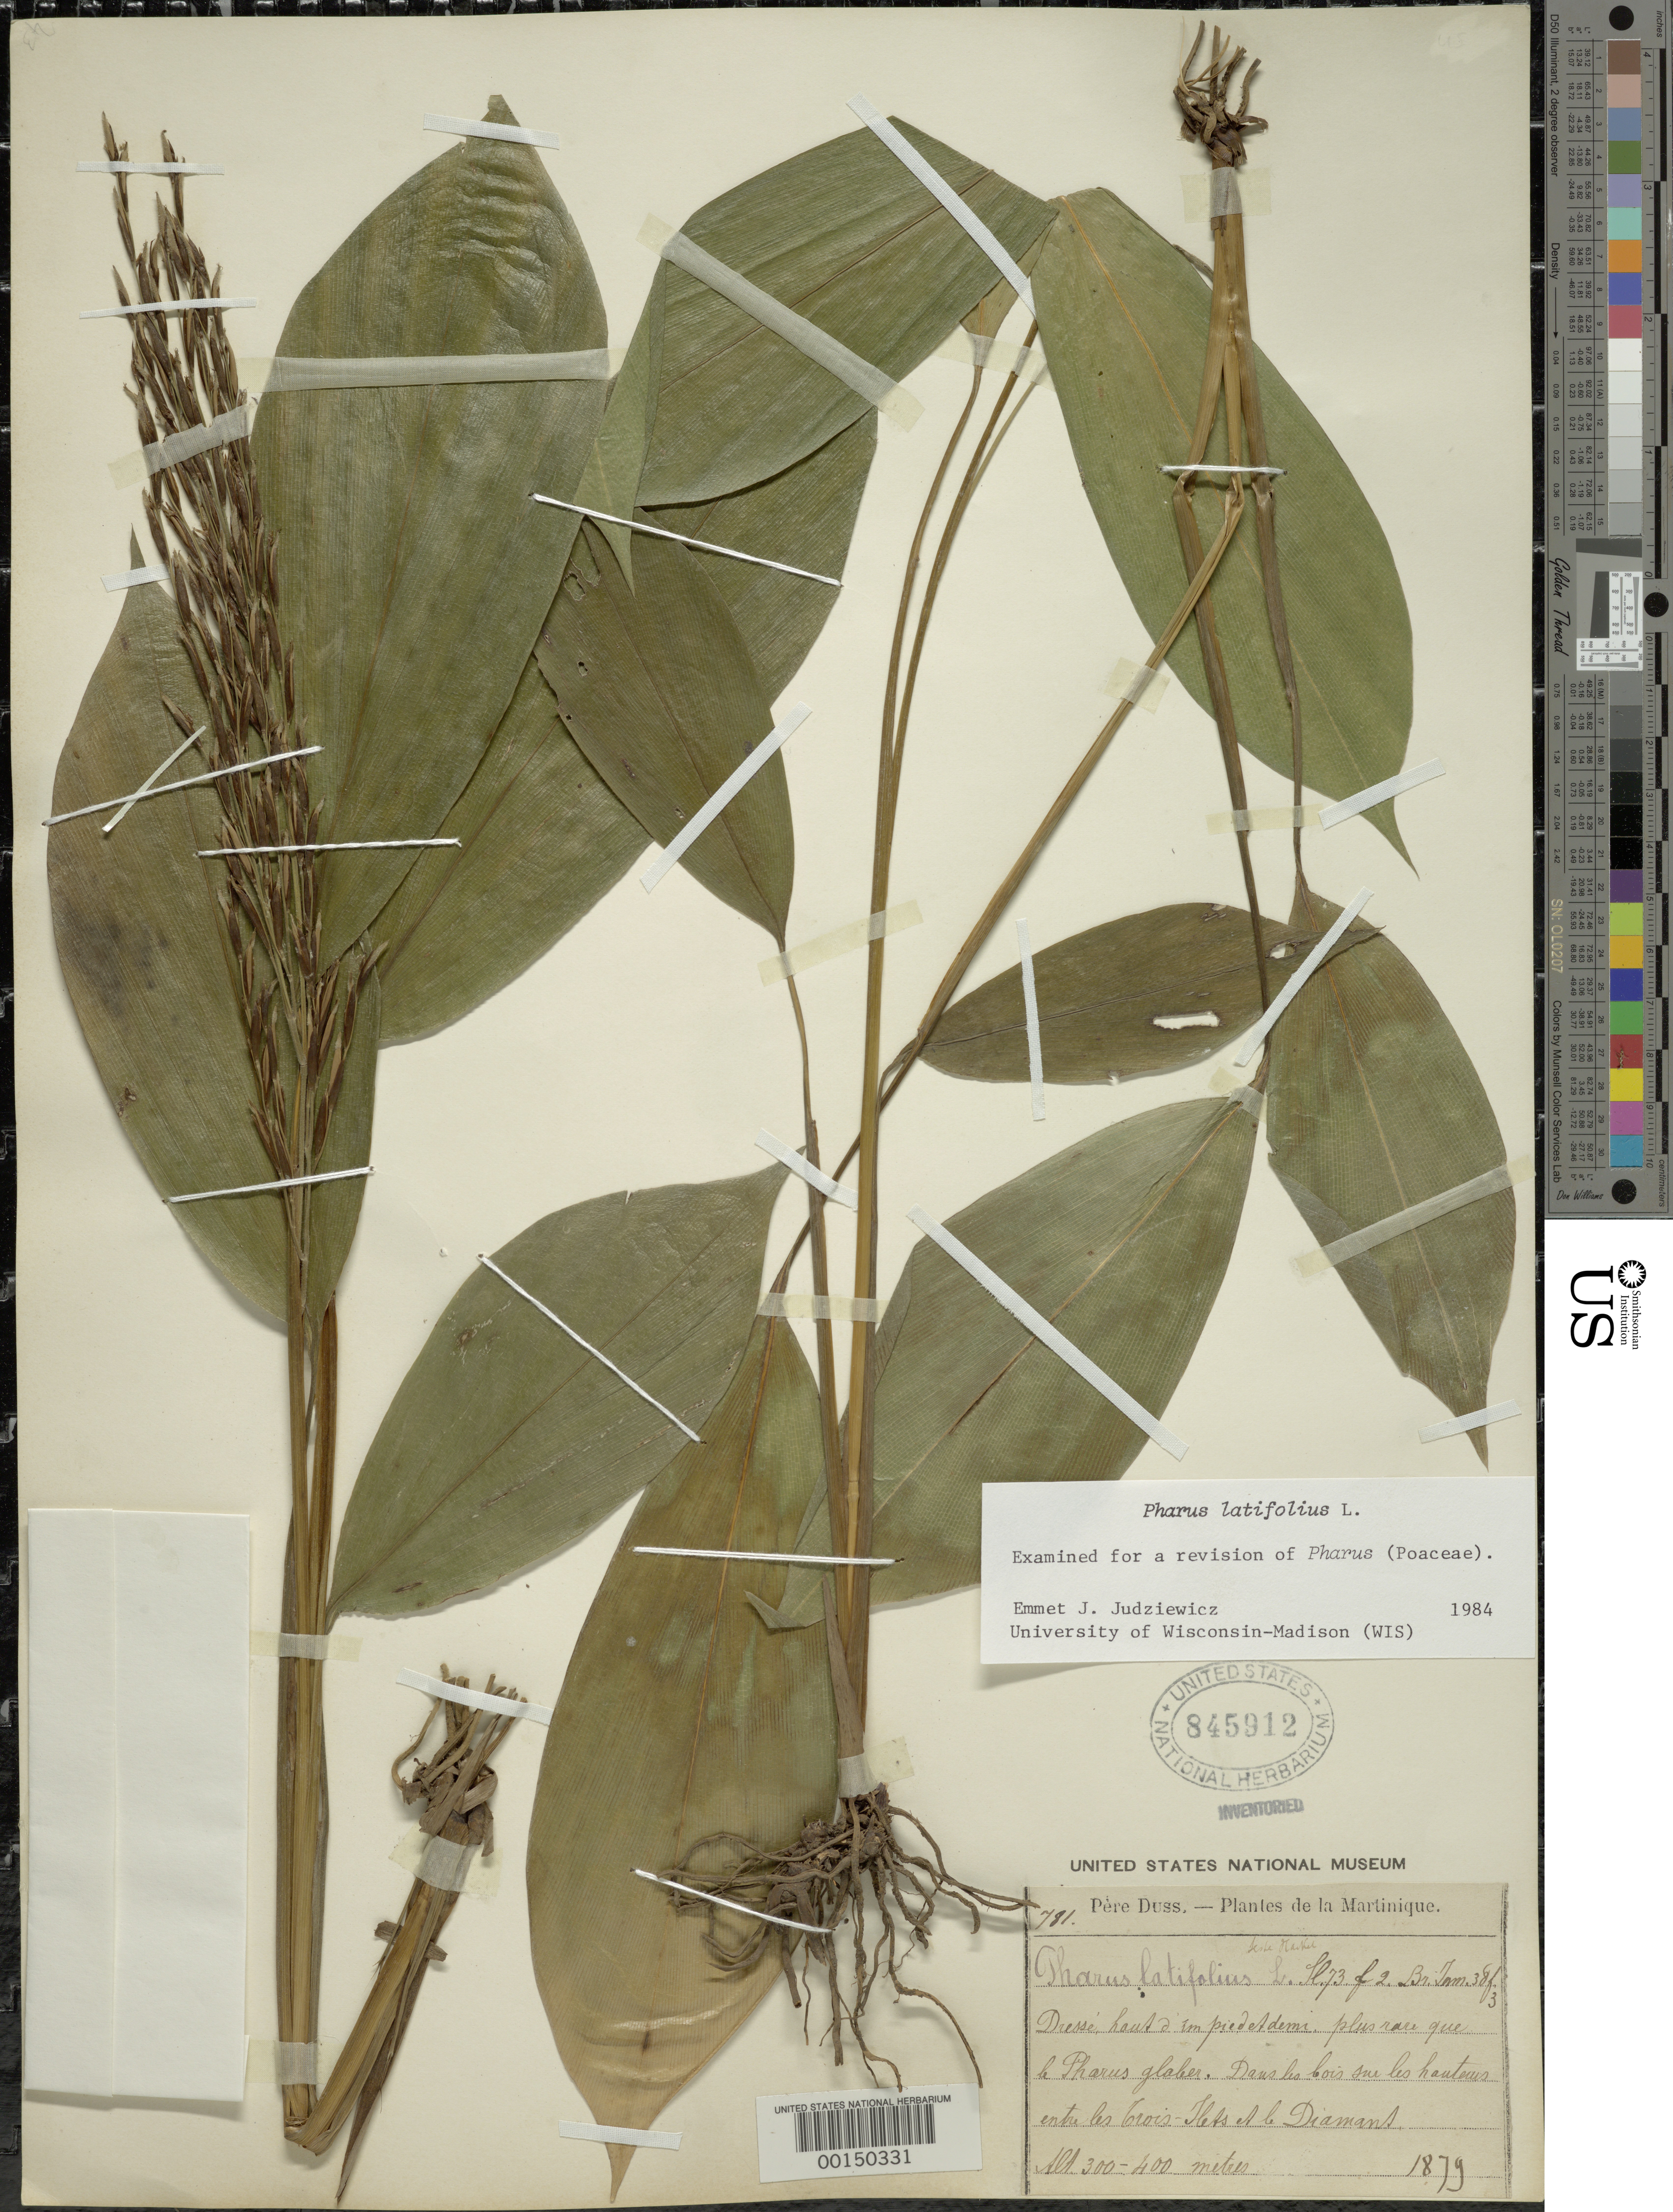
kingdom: Plantae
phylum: Tracheophyta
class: Liliopsida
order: Poales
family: Poaceae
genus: Pharus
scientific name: Pharus latifolius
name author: L.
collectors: Père Duss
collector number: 781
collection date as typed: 1879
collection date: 1879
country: Martinique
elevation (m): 300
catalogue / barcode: US 845912